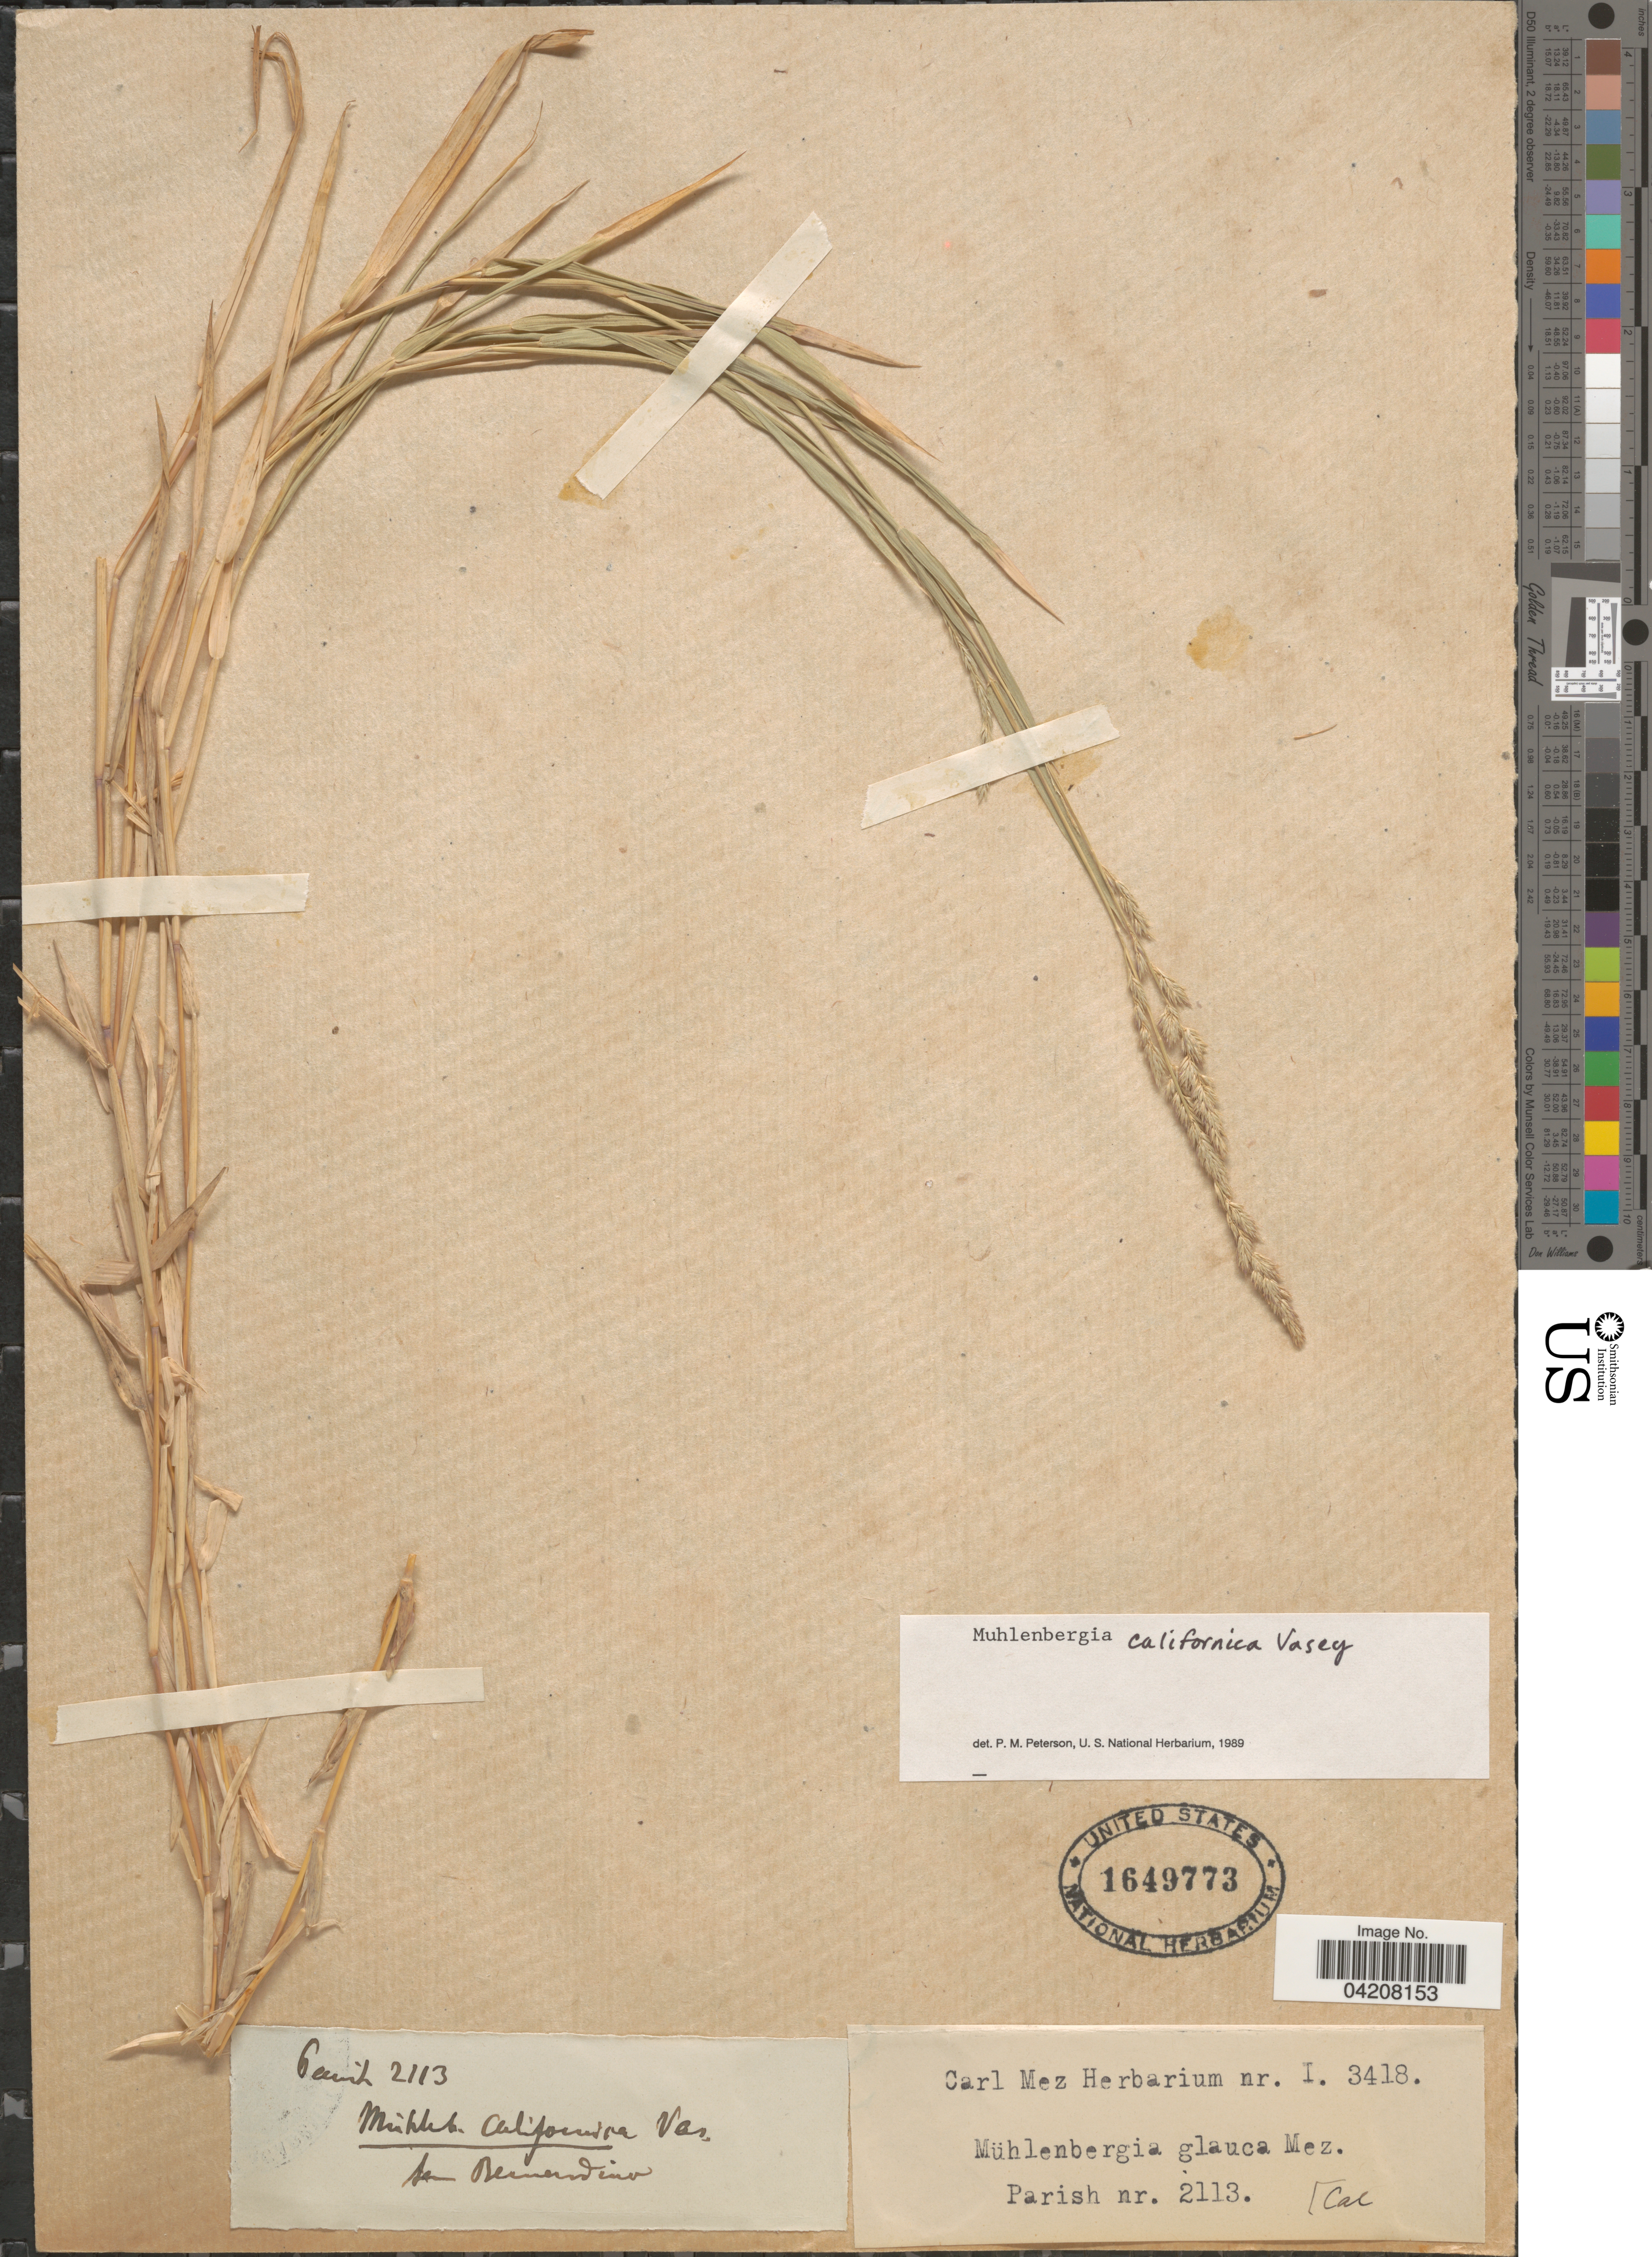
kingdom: Plantae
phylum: Tracheophyta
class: Liliopsida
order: Poales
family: Poaceae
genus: Muhlenbergia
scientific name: Muhlenbergia californica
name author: Vasey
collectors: -- Parish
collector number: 2113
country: United States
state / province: California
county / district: San Bernardino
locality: San Bernardino.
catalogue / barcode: US 1649773